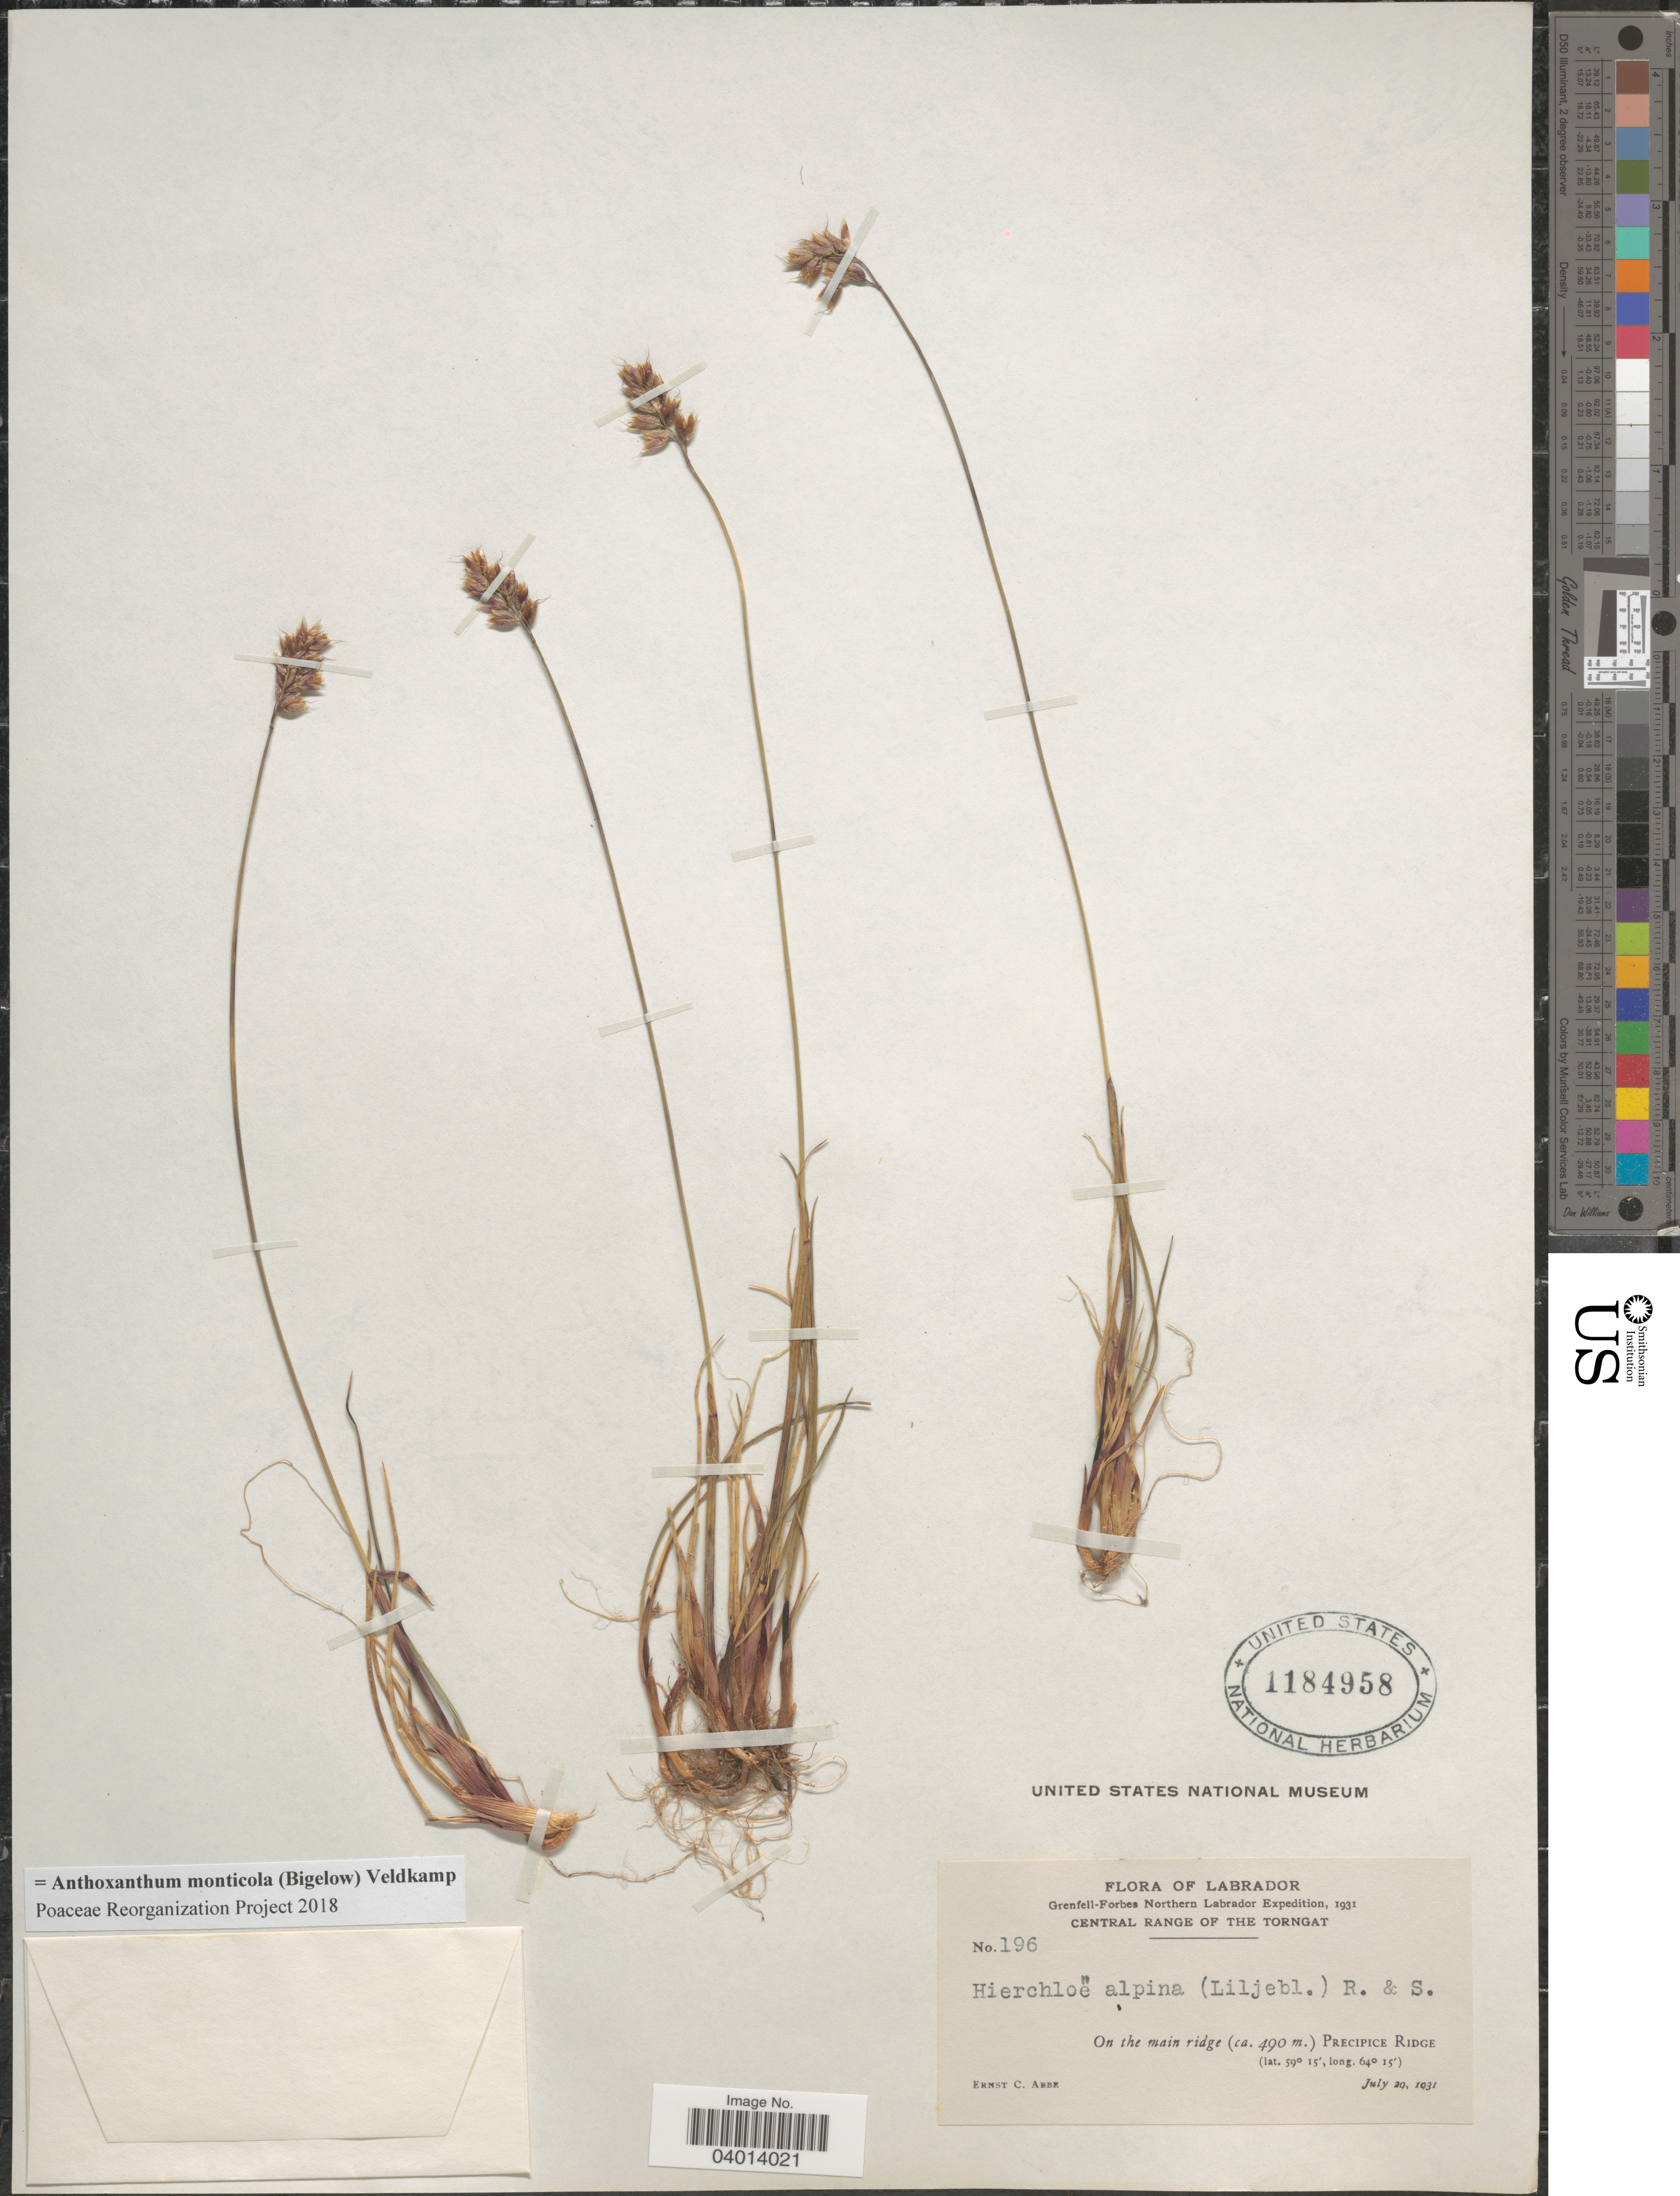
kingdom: Plantae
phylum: Tracheophyta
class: Liliopsida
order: Poales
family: Poaceae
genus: Anthoxanthum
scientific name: Anthoxanthum monticola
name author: (Bigelow) Veldkamp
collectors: E. C. Abbe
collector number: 196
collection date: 1931-07-29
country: Canada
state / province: Newfoundland and Labrador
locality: Labrador. Northern Labrador. Central Range of the Torngat. On the main ridge Precipice Ridge.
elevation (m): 490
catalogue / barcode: US 1184958